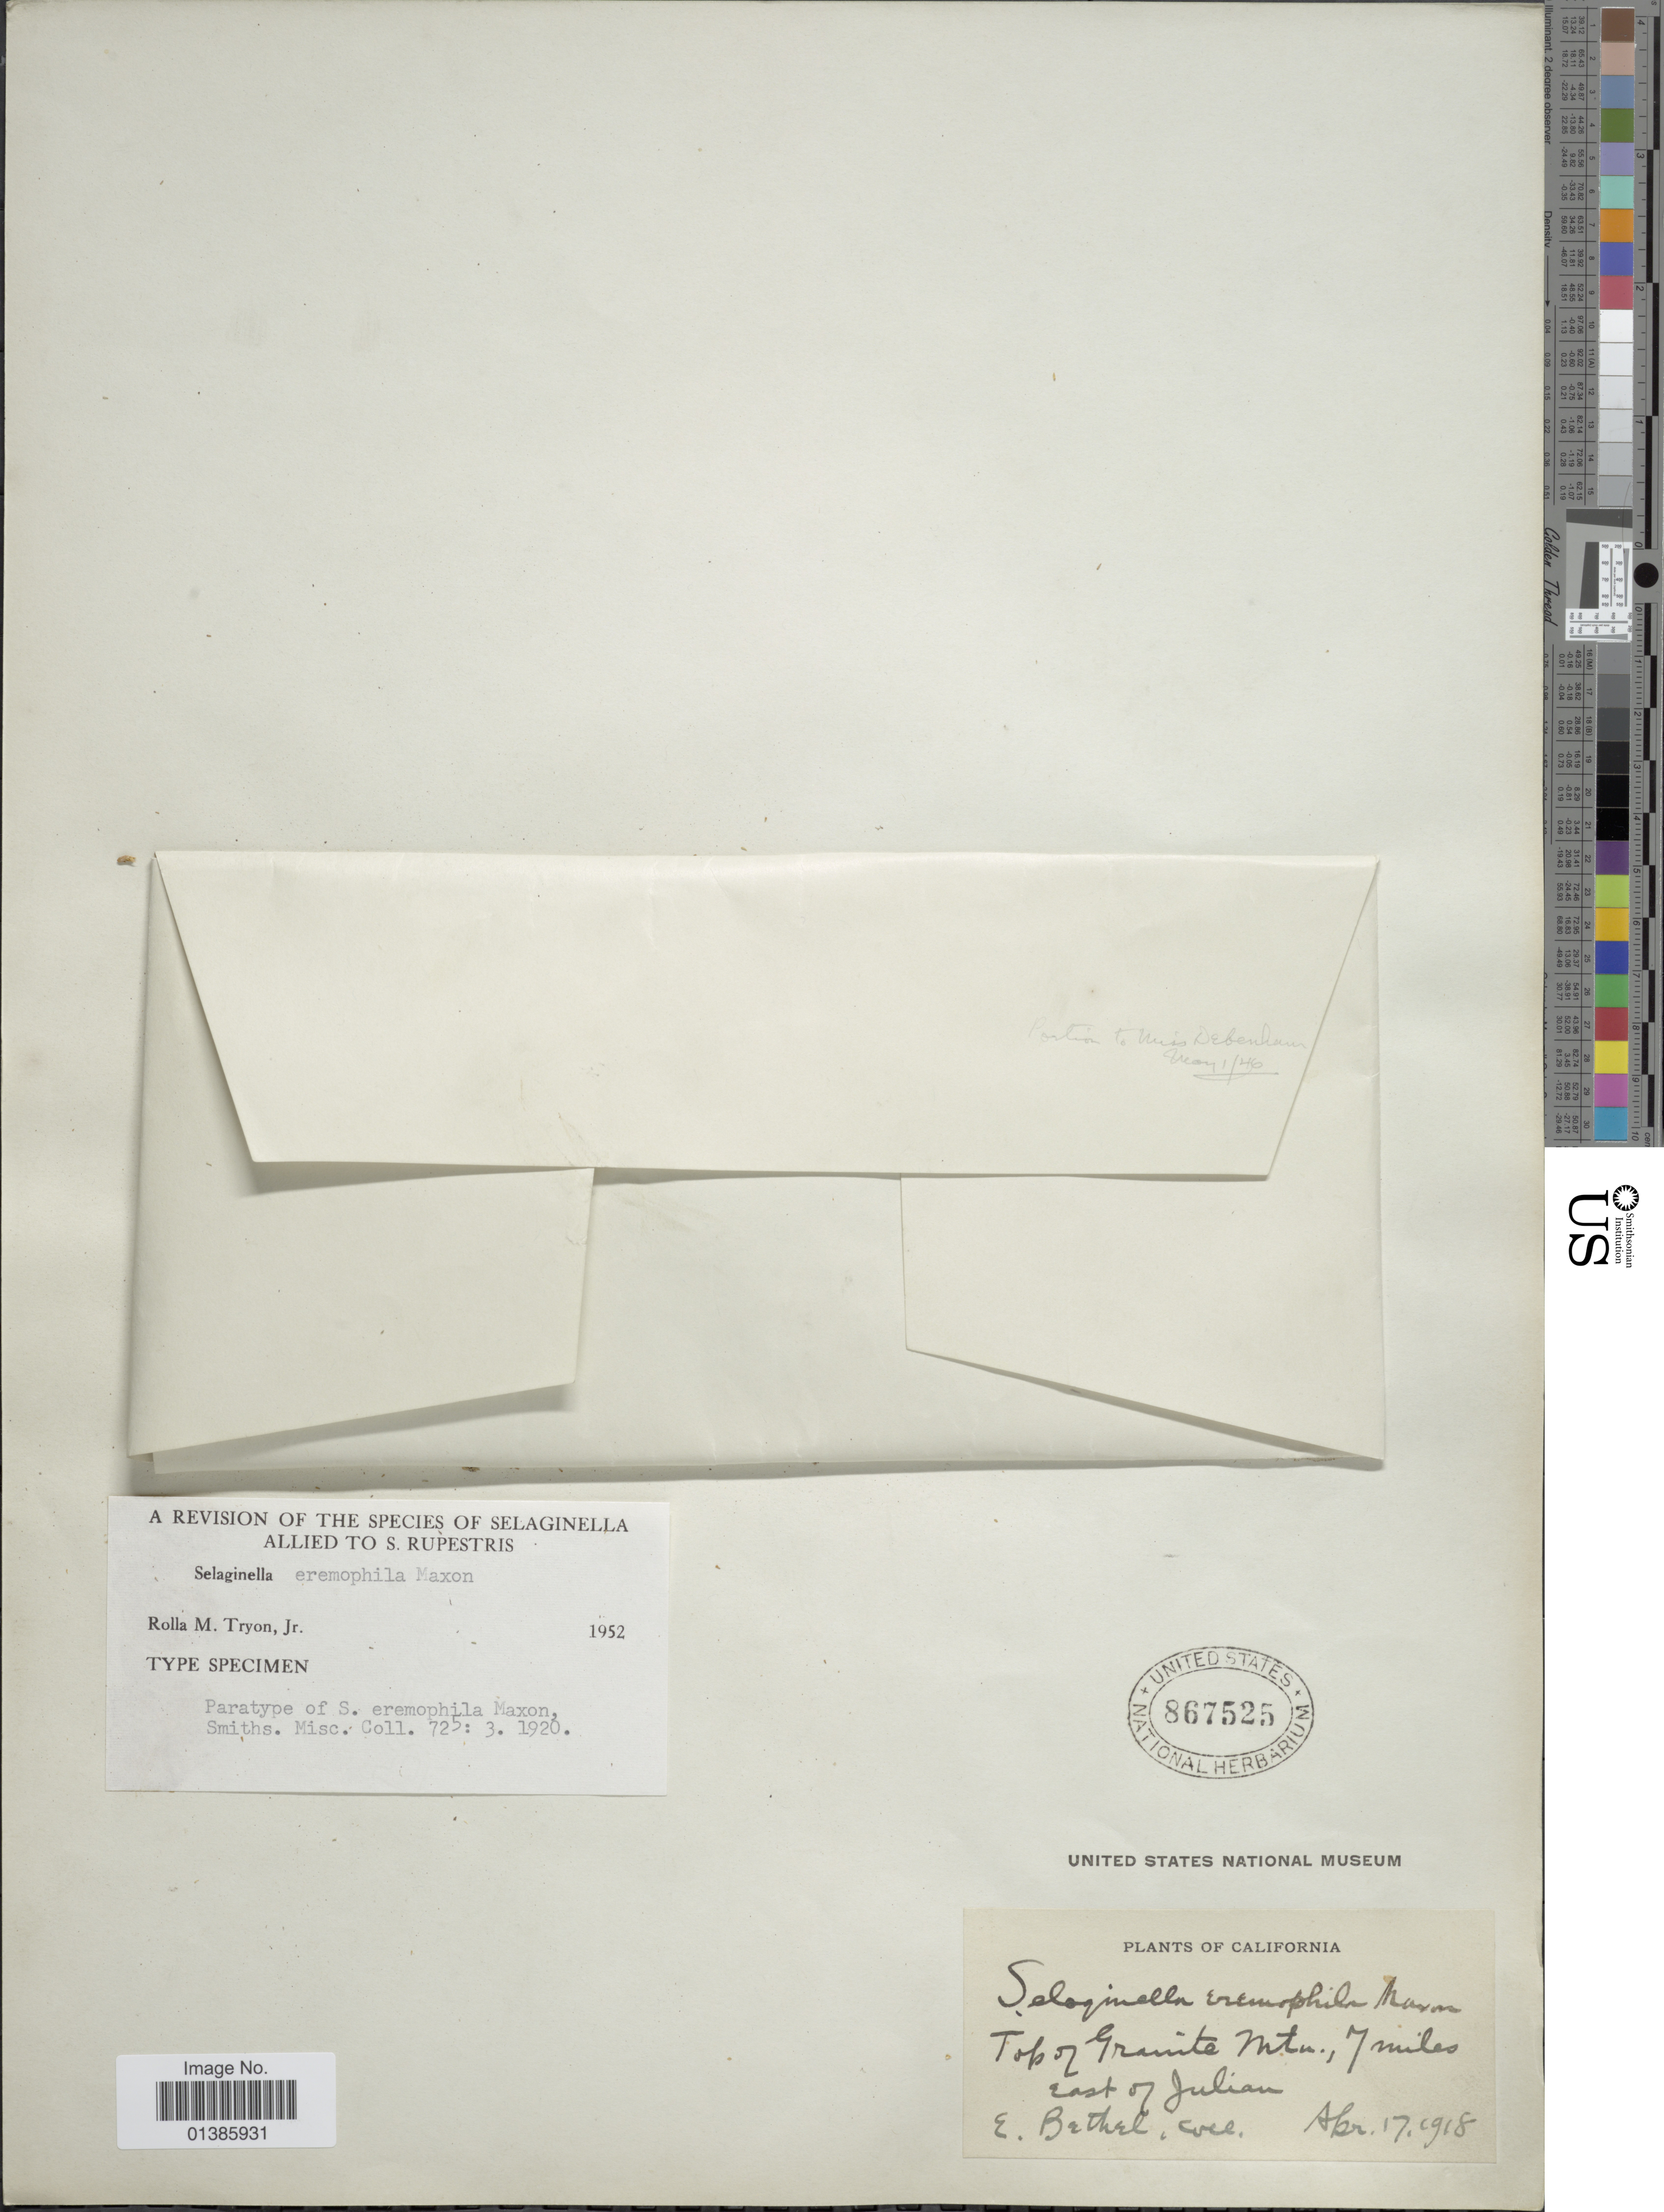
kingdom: Plantae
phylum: Tracheophyta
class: Lycopodiopsida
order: Selaginellales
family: Selaginellaceae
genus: Selaginella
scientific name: Selaginella eremophila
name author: Maxon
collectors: E. Bethel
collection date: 1918-04-17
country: United States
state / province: California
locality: Top of Granite Mtn., 7 miles east of Julian.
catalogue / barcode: US 867525